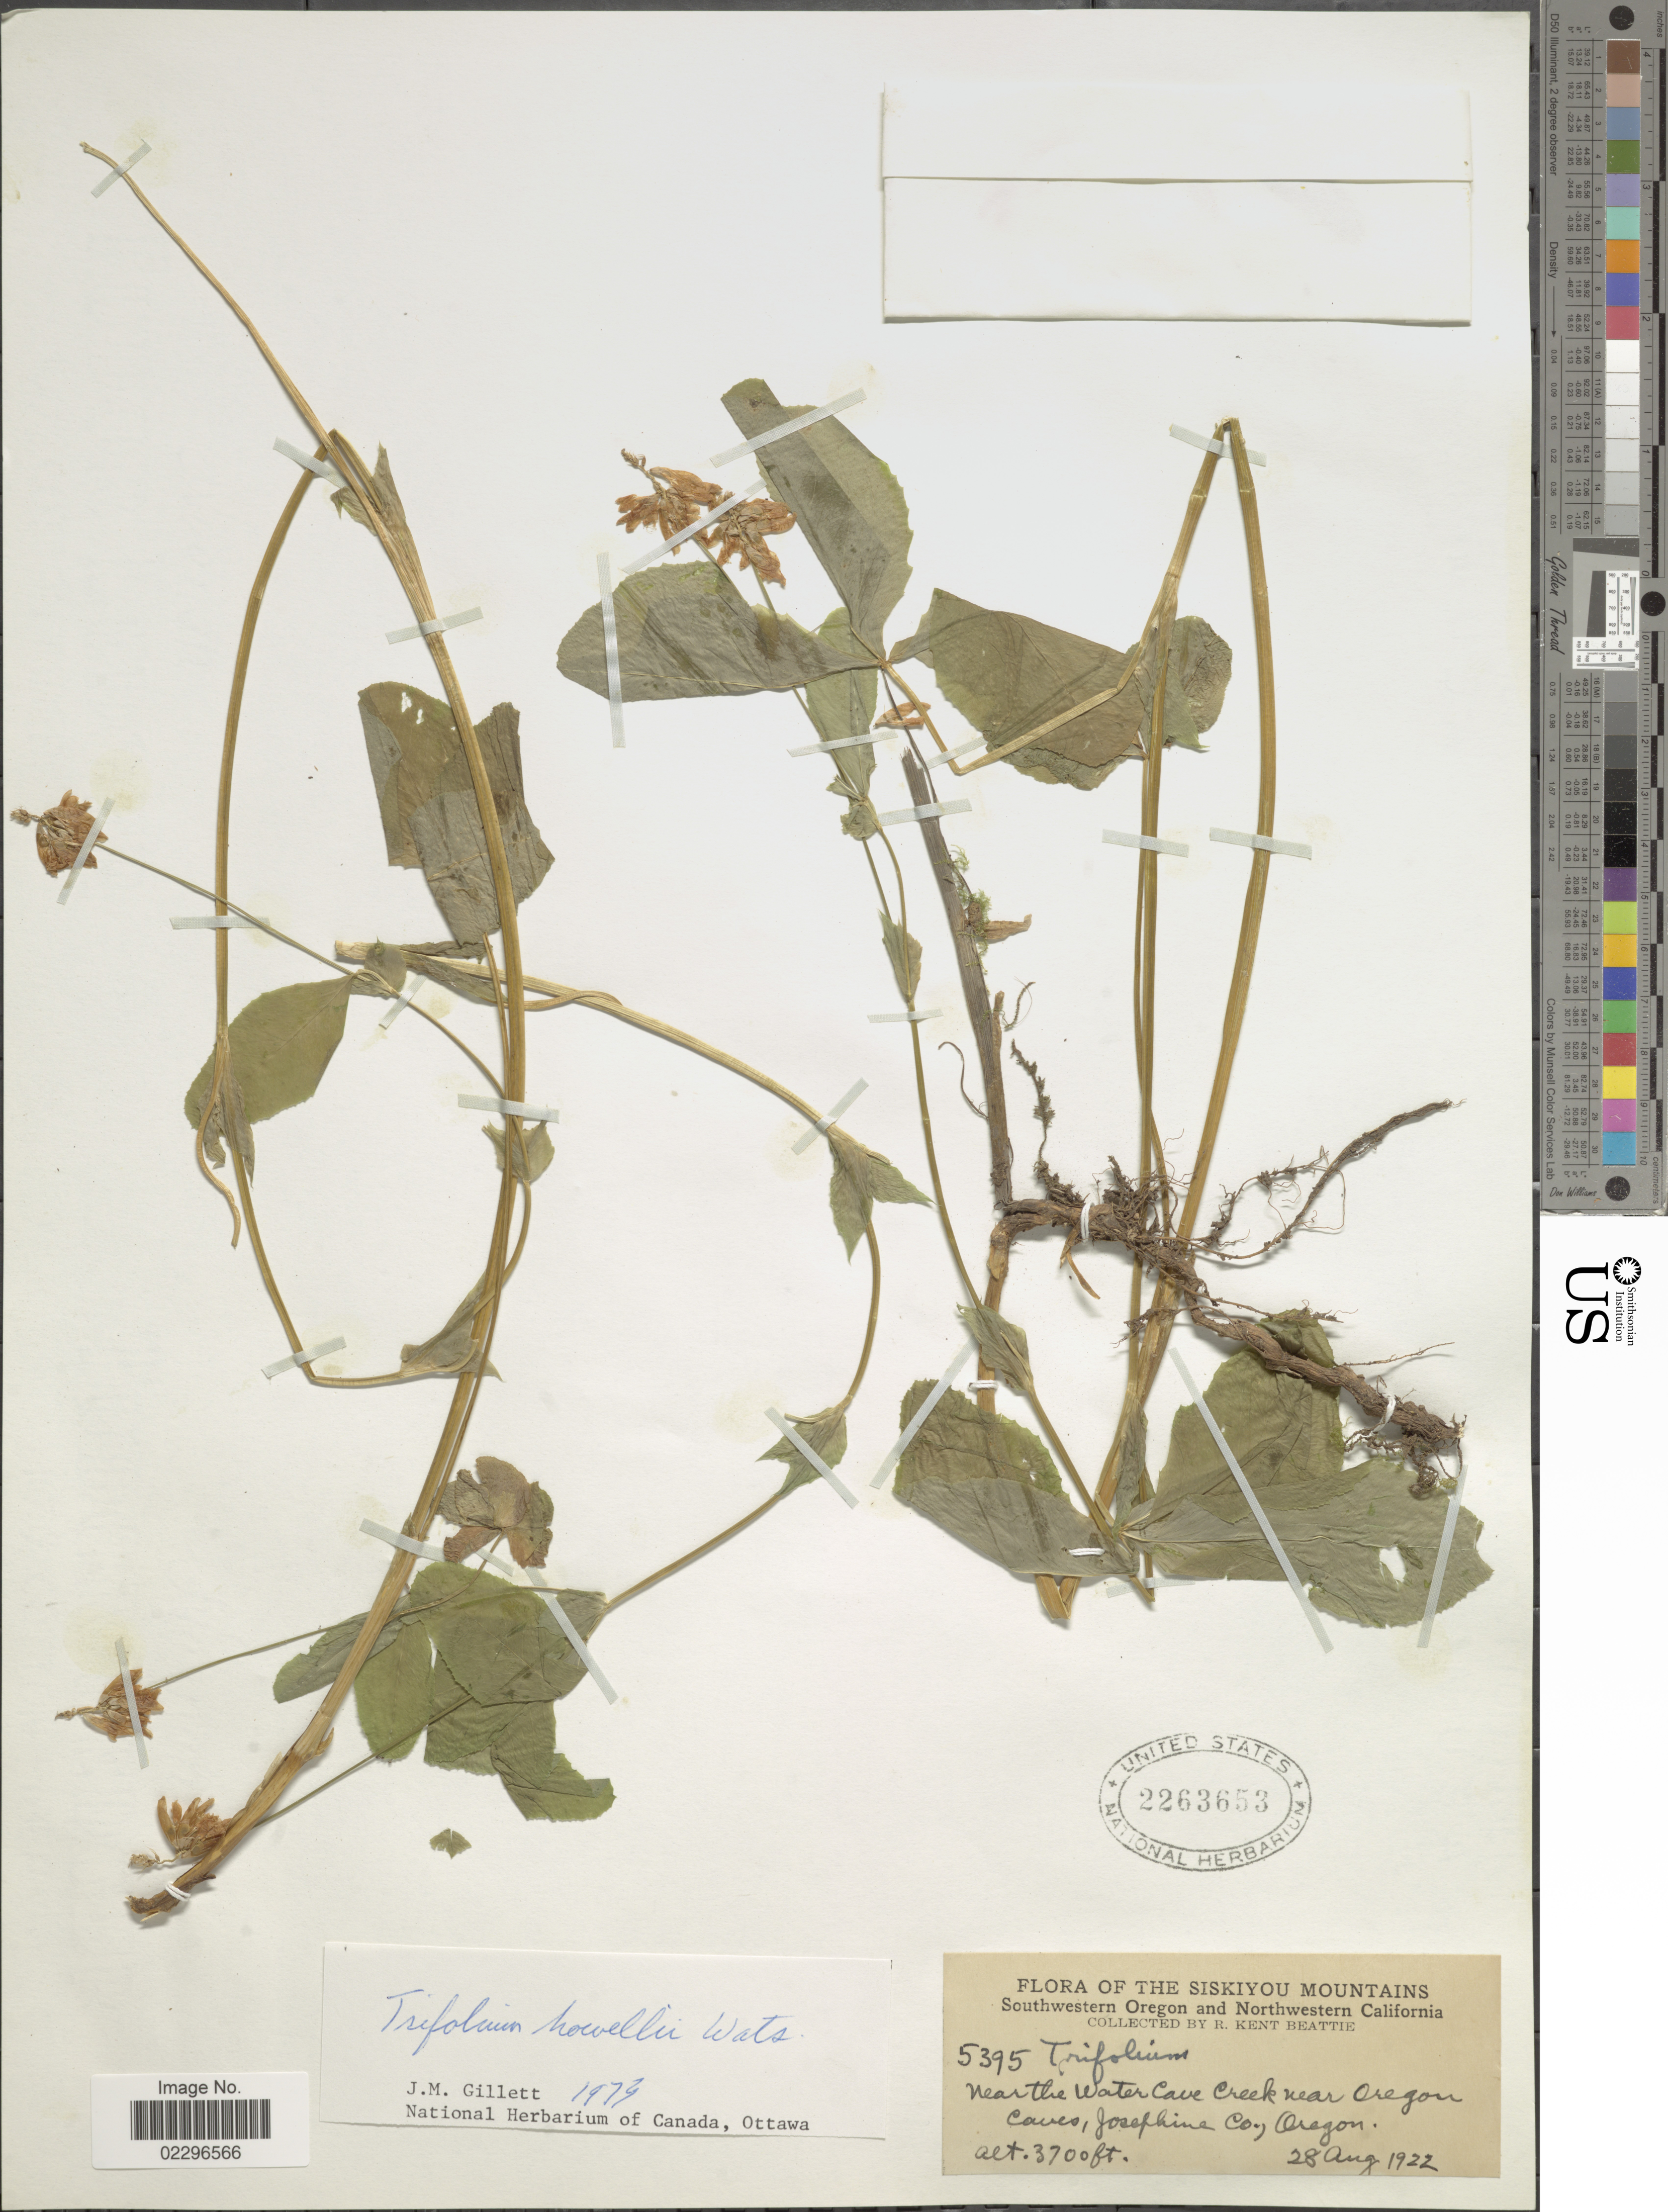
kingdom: Plantae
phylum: Tracheophyta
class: Magnoliopsida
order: Fabales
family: Fabaceae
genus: Trifolium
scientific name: Trifolium howellii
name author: S. Watson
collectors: R. K. Beattie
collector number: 5395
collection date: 1922-08-28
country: United States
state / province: Oregon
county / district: Josephine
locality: The Siskiyou Mountains, Southwestern Oregon, Near the Water Cave near Oregon Caves, Josephine Co., Oregon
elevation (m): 1128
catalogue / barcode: US 2263653